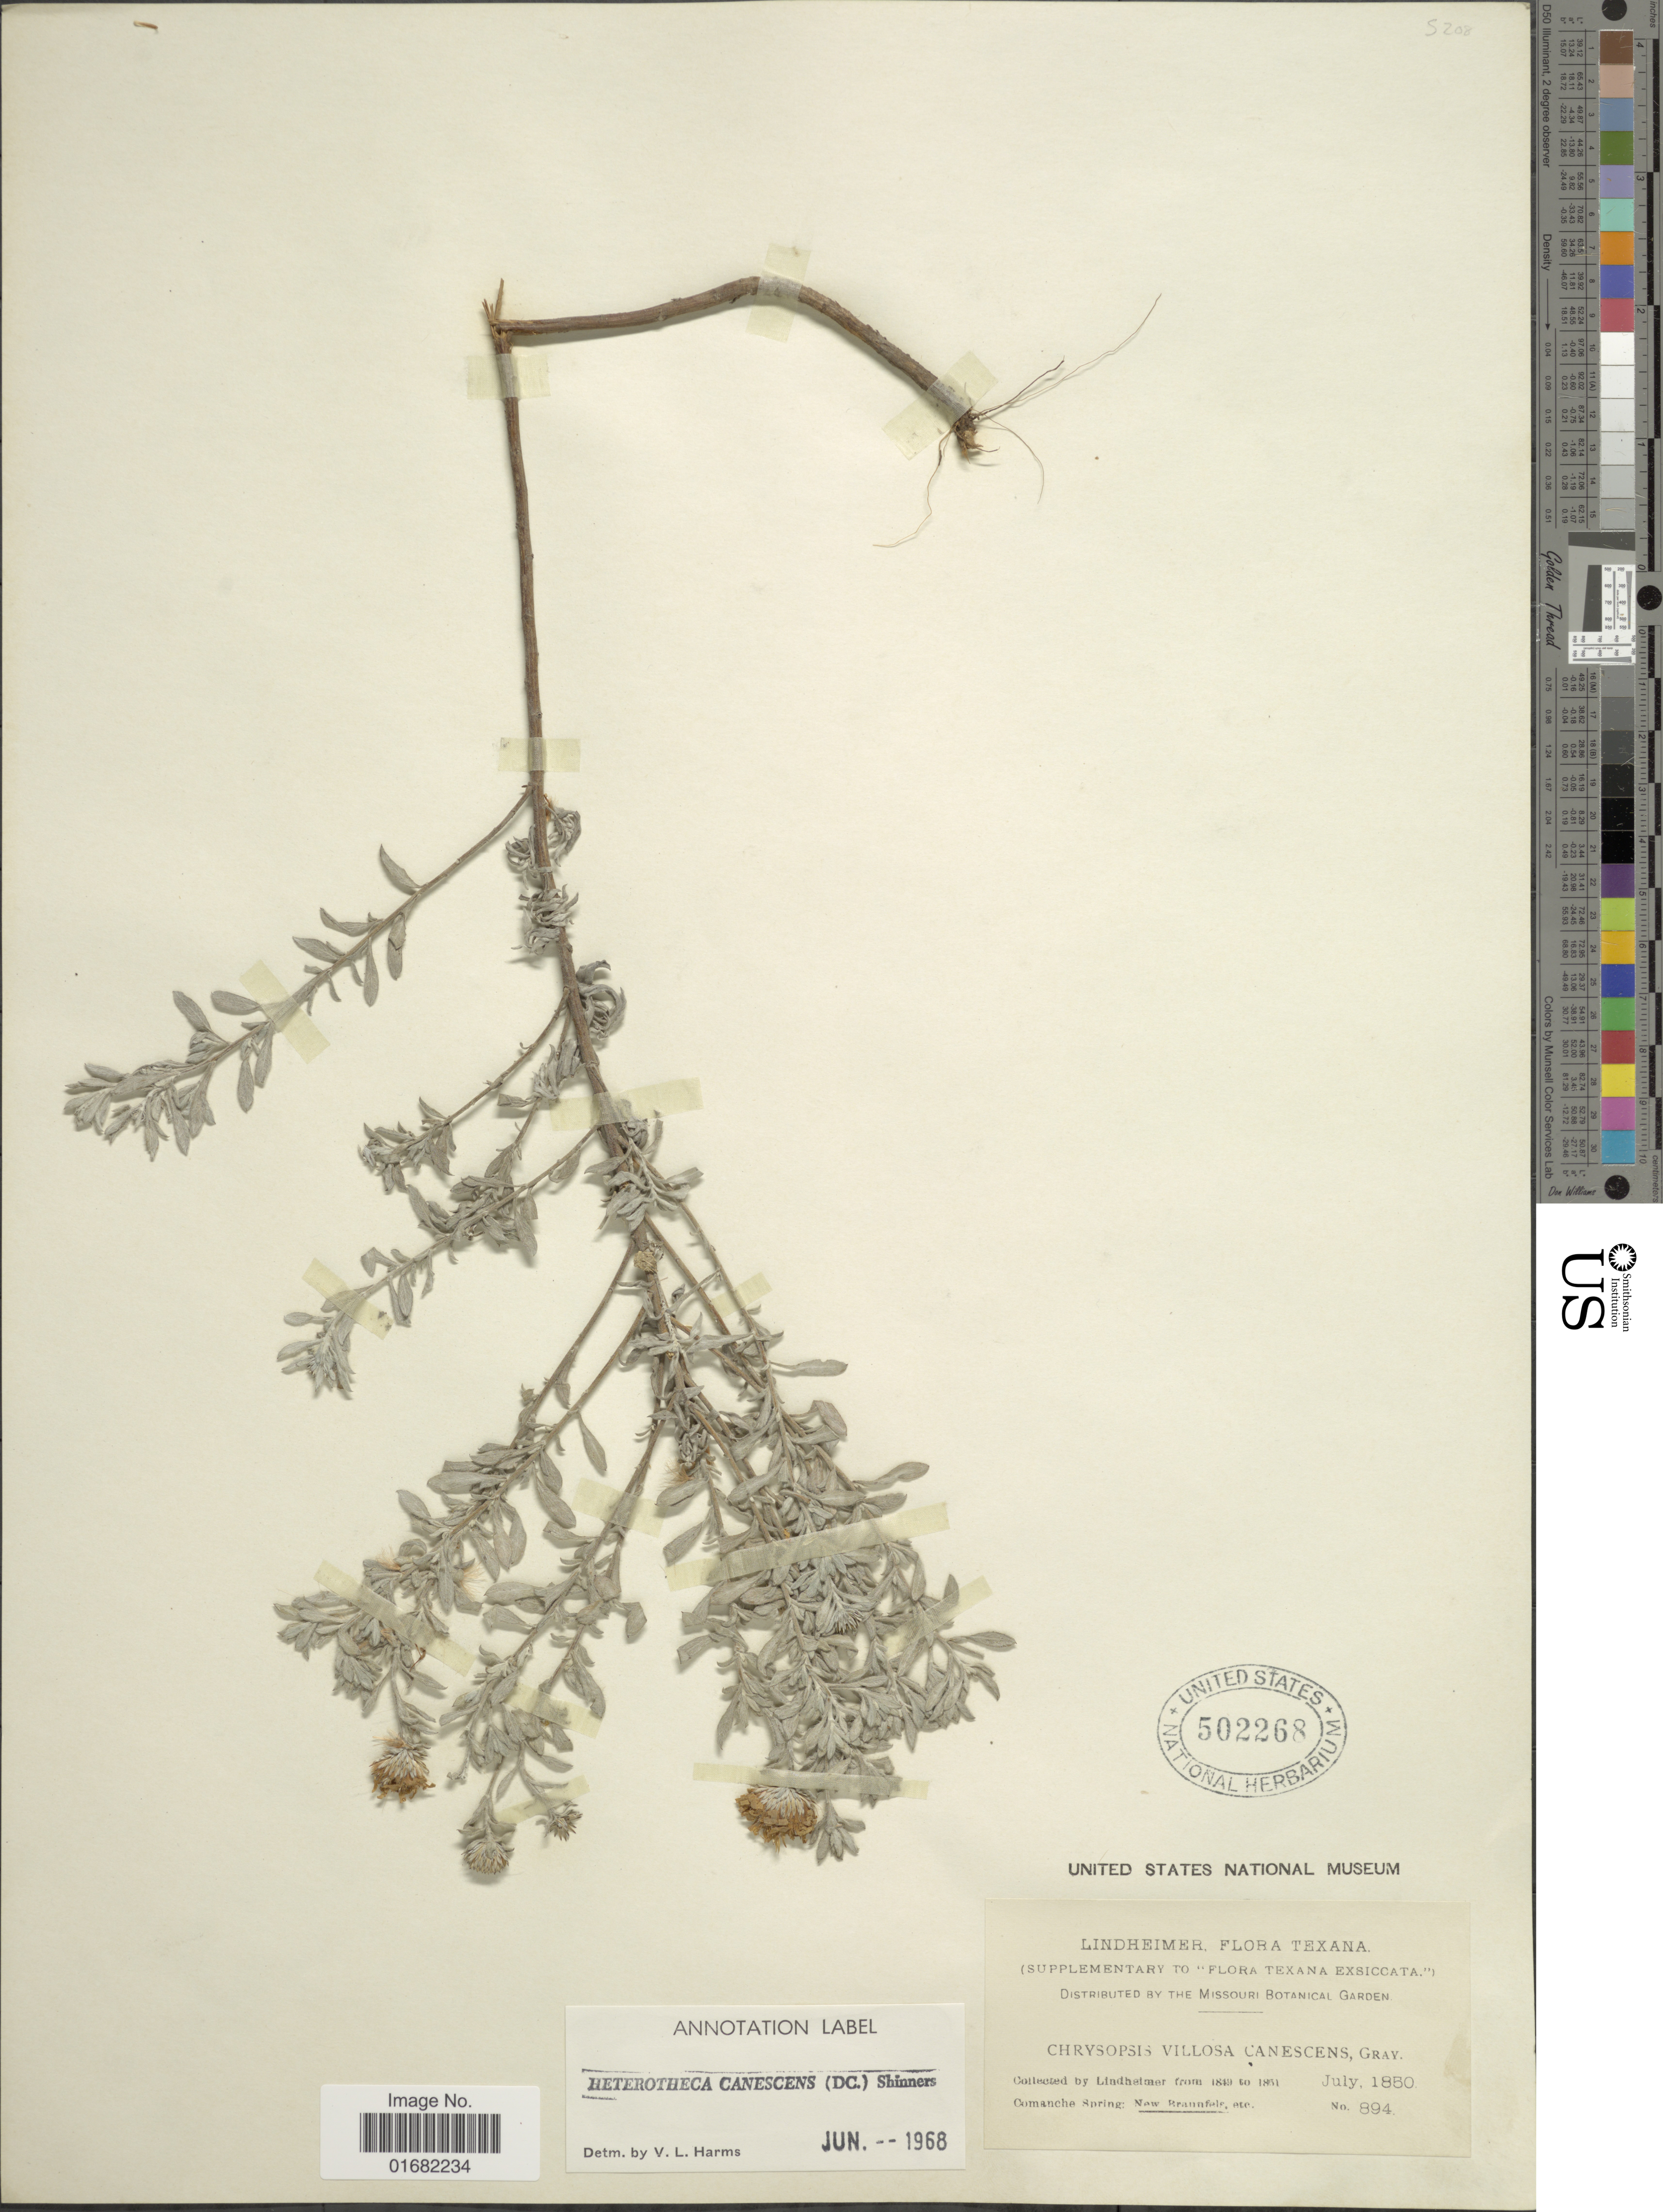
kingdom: Plantae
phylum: Tracheophyta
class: Magnoliopsida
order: Asterales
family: Asteraceae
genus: Heterotheca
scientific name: Heterotheca canescens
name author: (DC.) Shinners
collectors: -. Lindheimer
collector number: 894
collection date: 1850-07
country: United States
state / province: Texas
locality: Comanche Spring: New Brannfels, etc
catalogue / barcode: US 502268